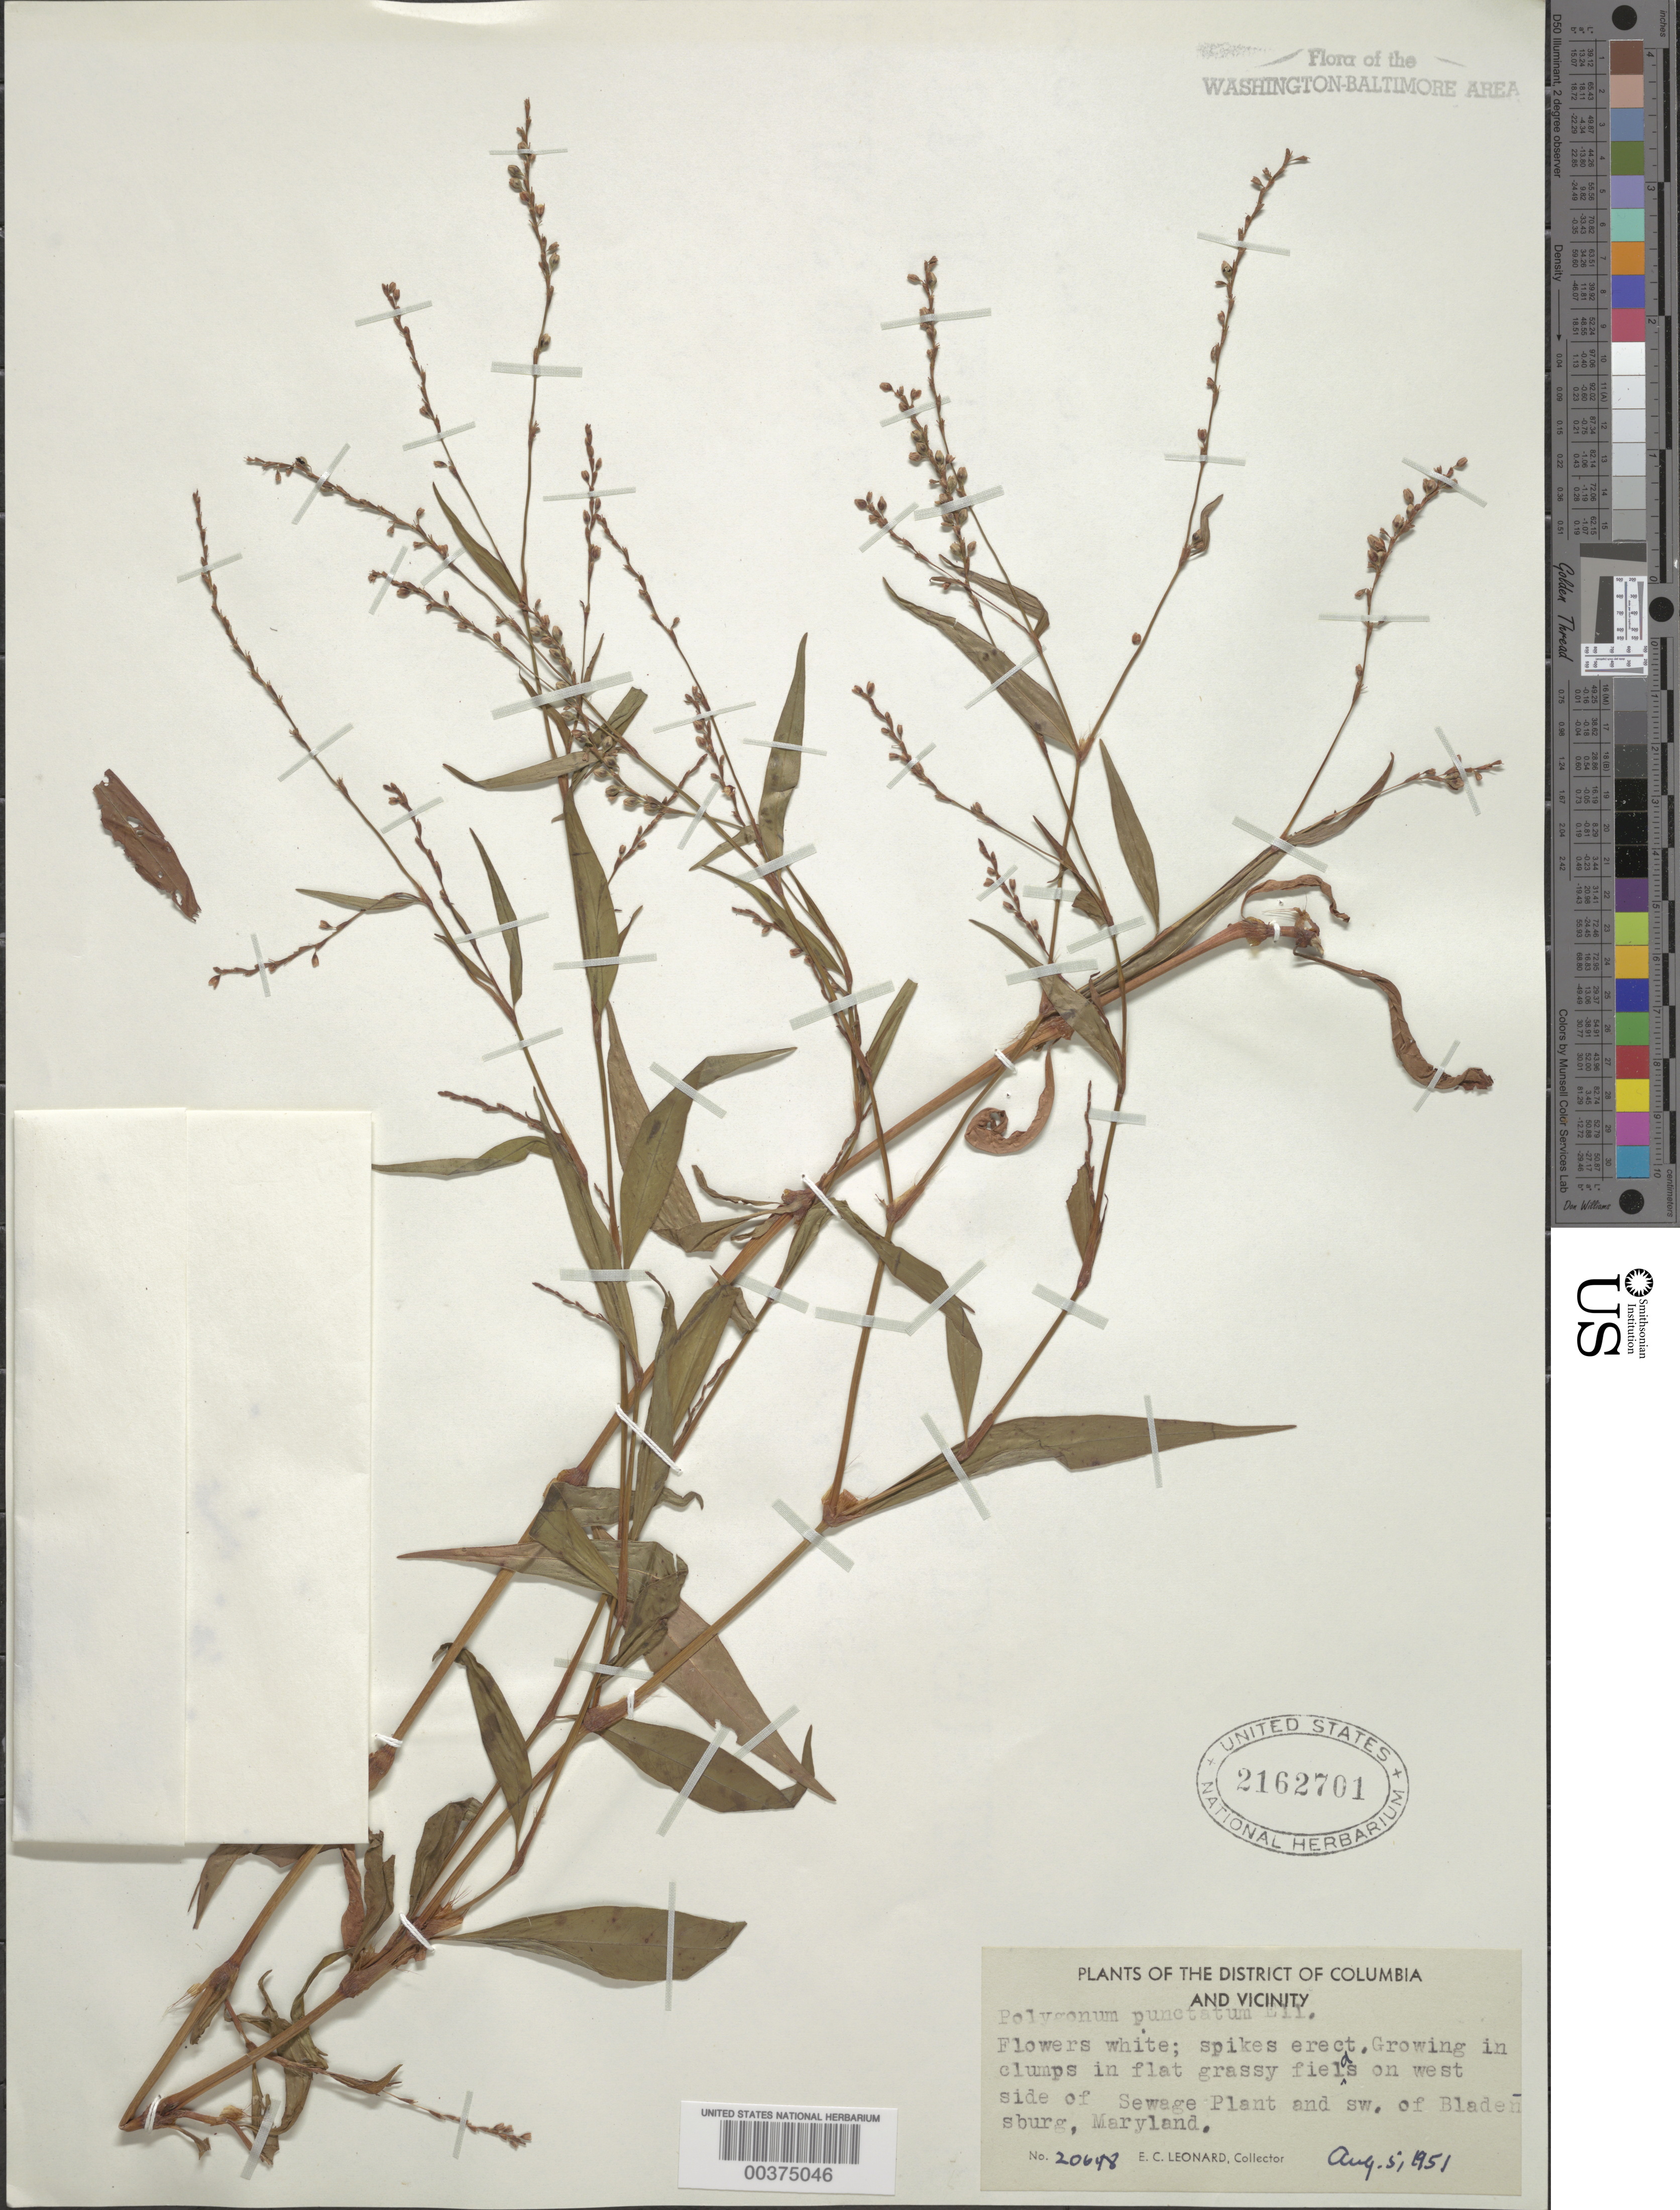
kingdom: Plantae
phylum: Tracheophyta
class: Magnoliopsida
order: Caryophyllales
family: Polygonaceae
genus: Persicaria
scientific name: Persicaria punctata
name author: (Elliott) Small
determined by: Atha, D. E.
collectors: E. C. Leonard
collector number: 20648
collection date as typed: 05 Aug 1951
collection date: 1951-08-05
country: United States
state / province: Maryland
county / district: Prince George's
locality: Sewage Plant, southwest of Bladensburg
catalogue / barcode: US 2162701